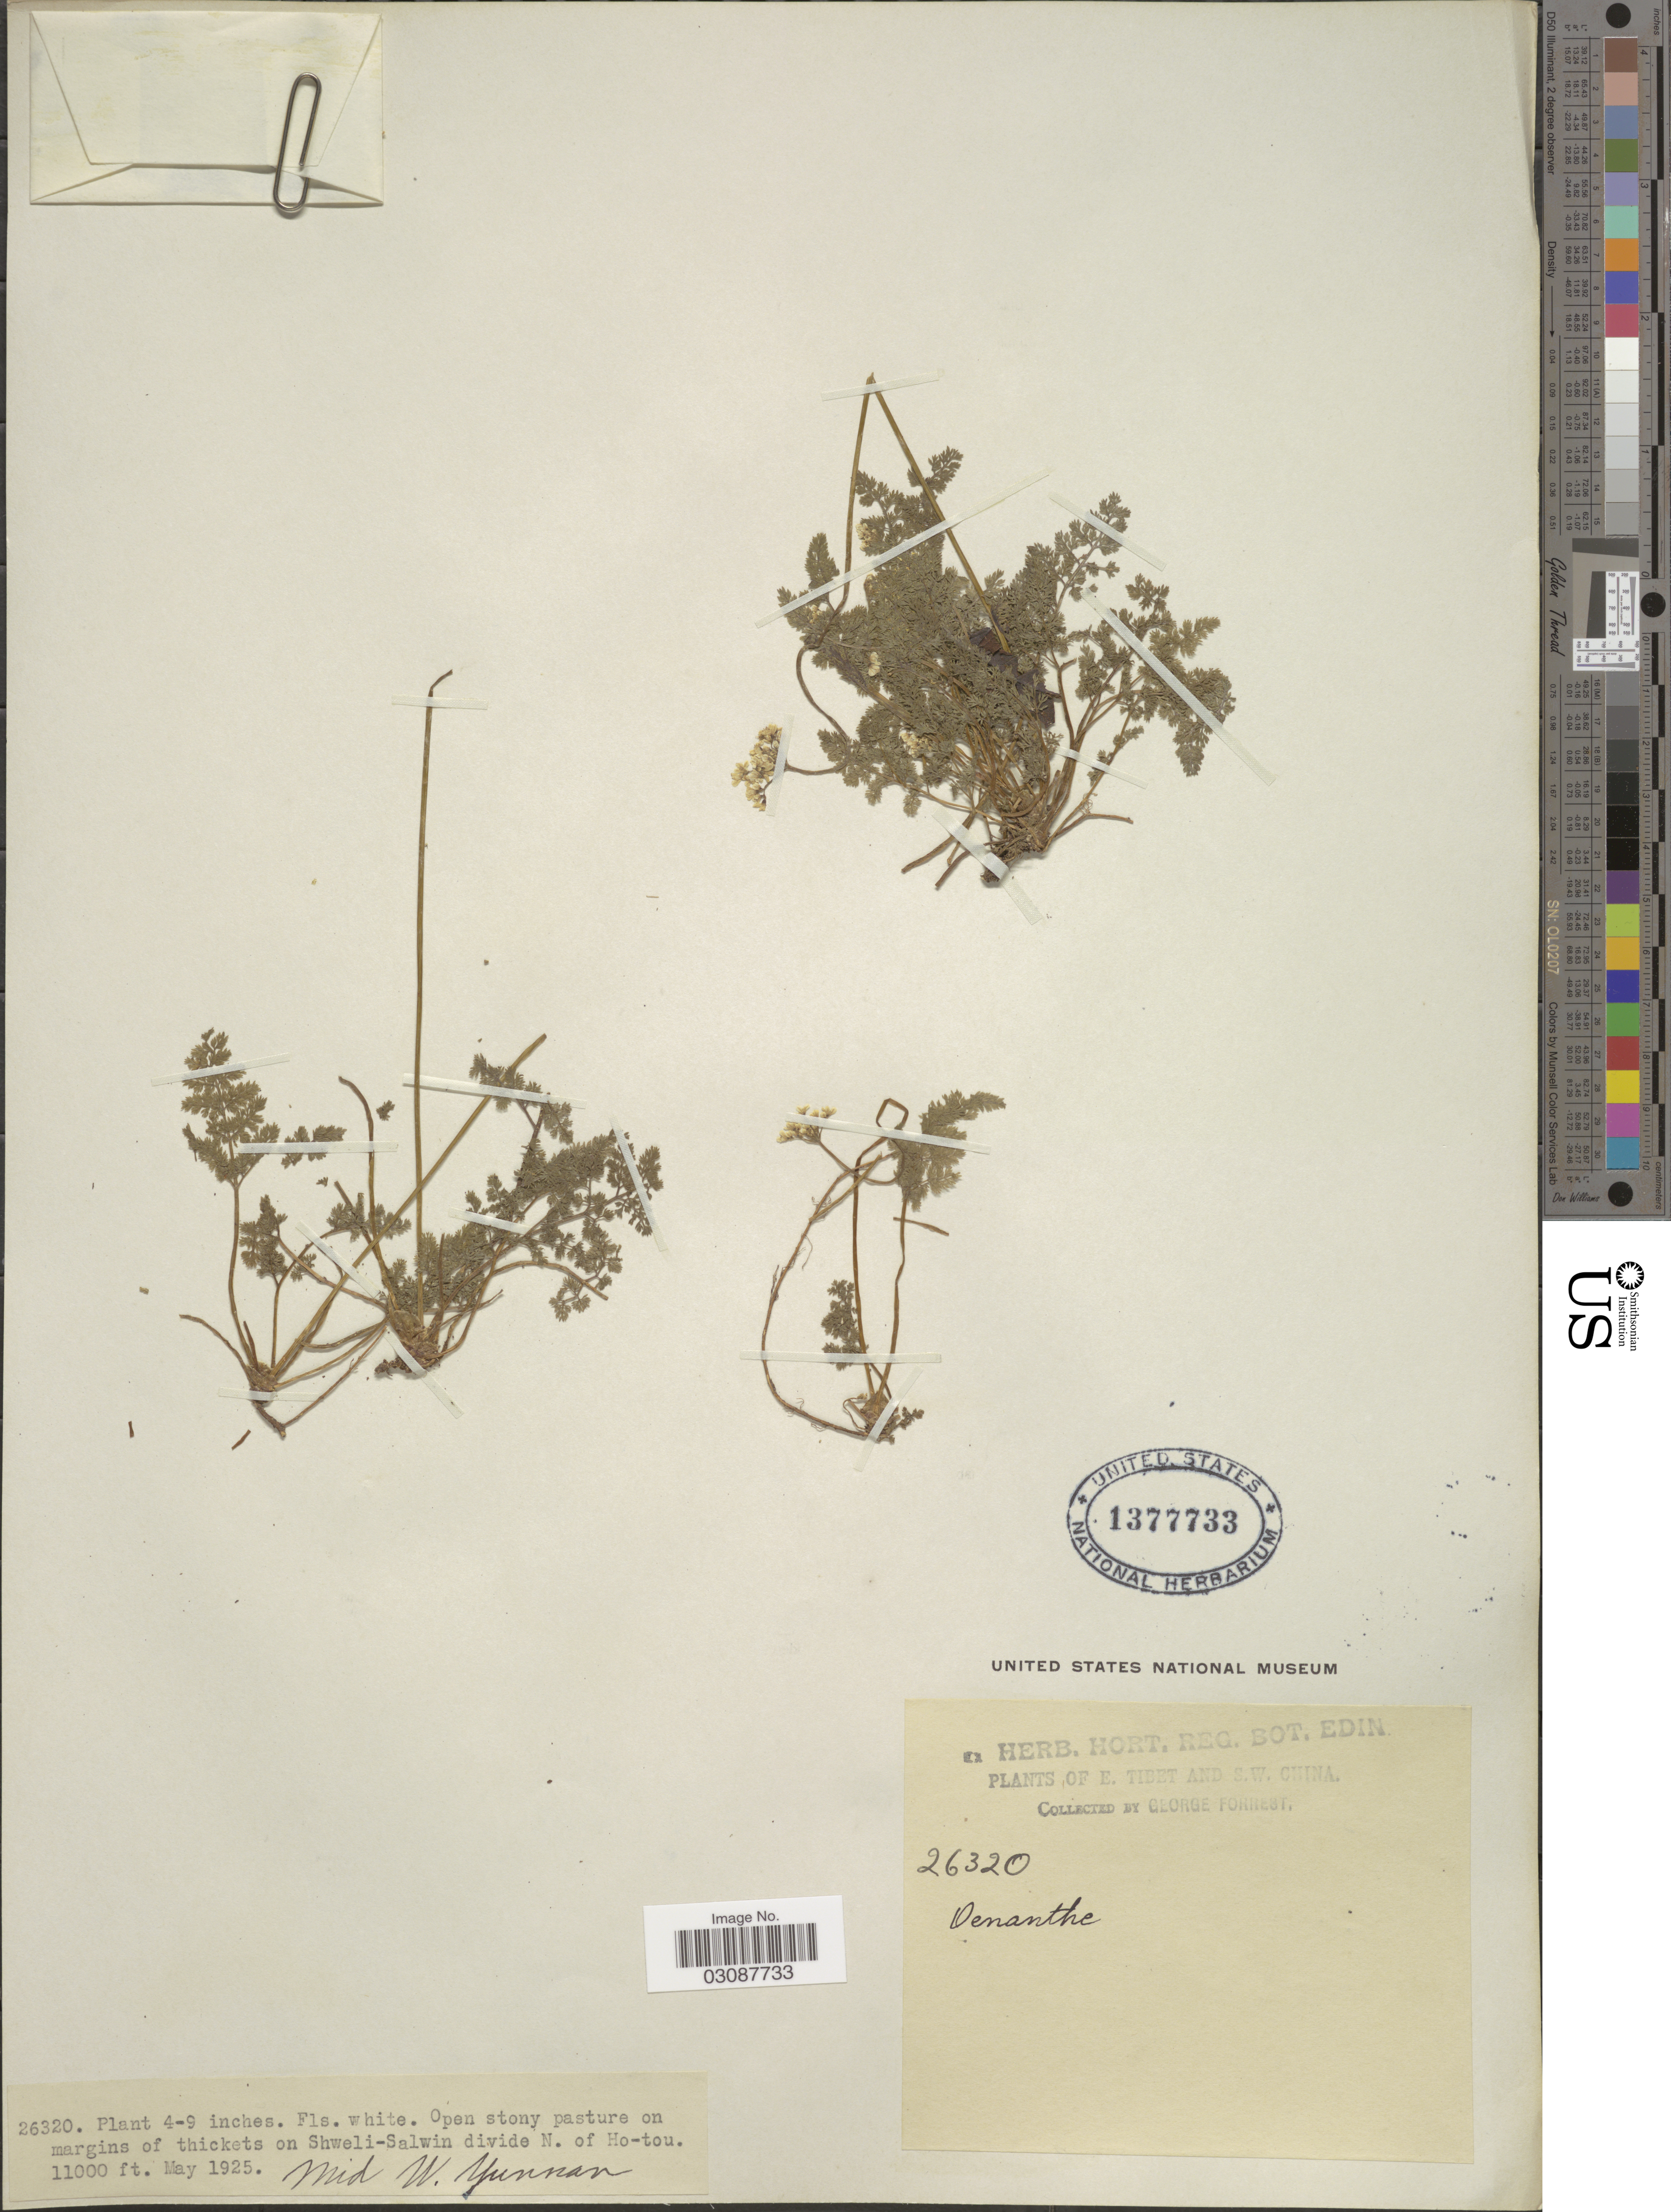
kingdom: Plantae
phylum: Tracheophyta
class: Magnoliopsida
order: Apiales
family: Apiaceae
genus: Oenanthe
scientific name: Oenanthe sp.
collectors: G. Forrest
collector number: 26320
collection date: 1925-05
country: China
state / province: Yunnan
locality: E. Tibet and S.W. China, on Shweli-Salwin N. of Ho-tou. Mid W. Yunnan.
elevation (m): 3353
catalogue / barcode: US 1377733